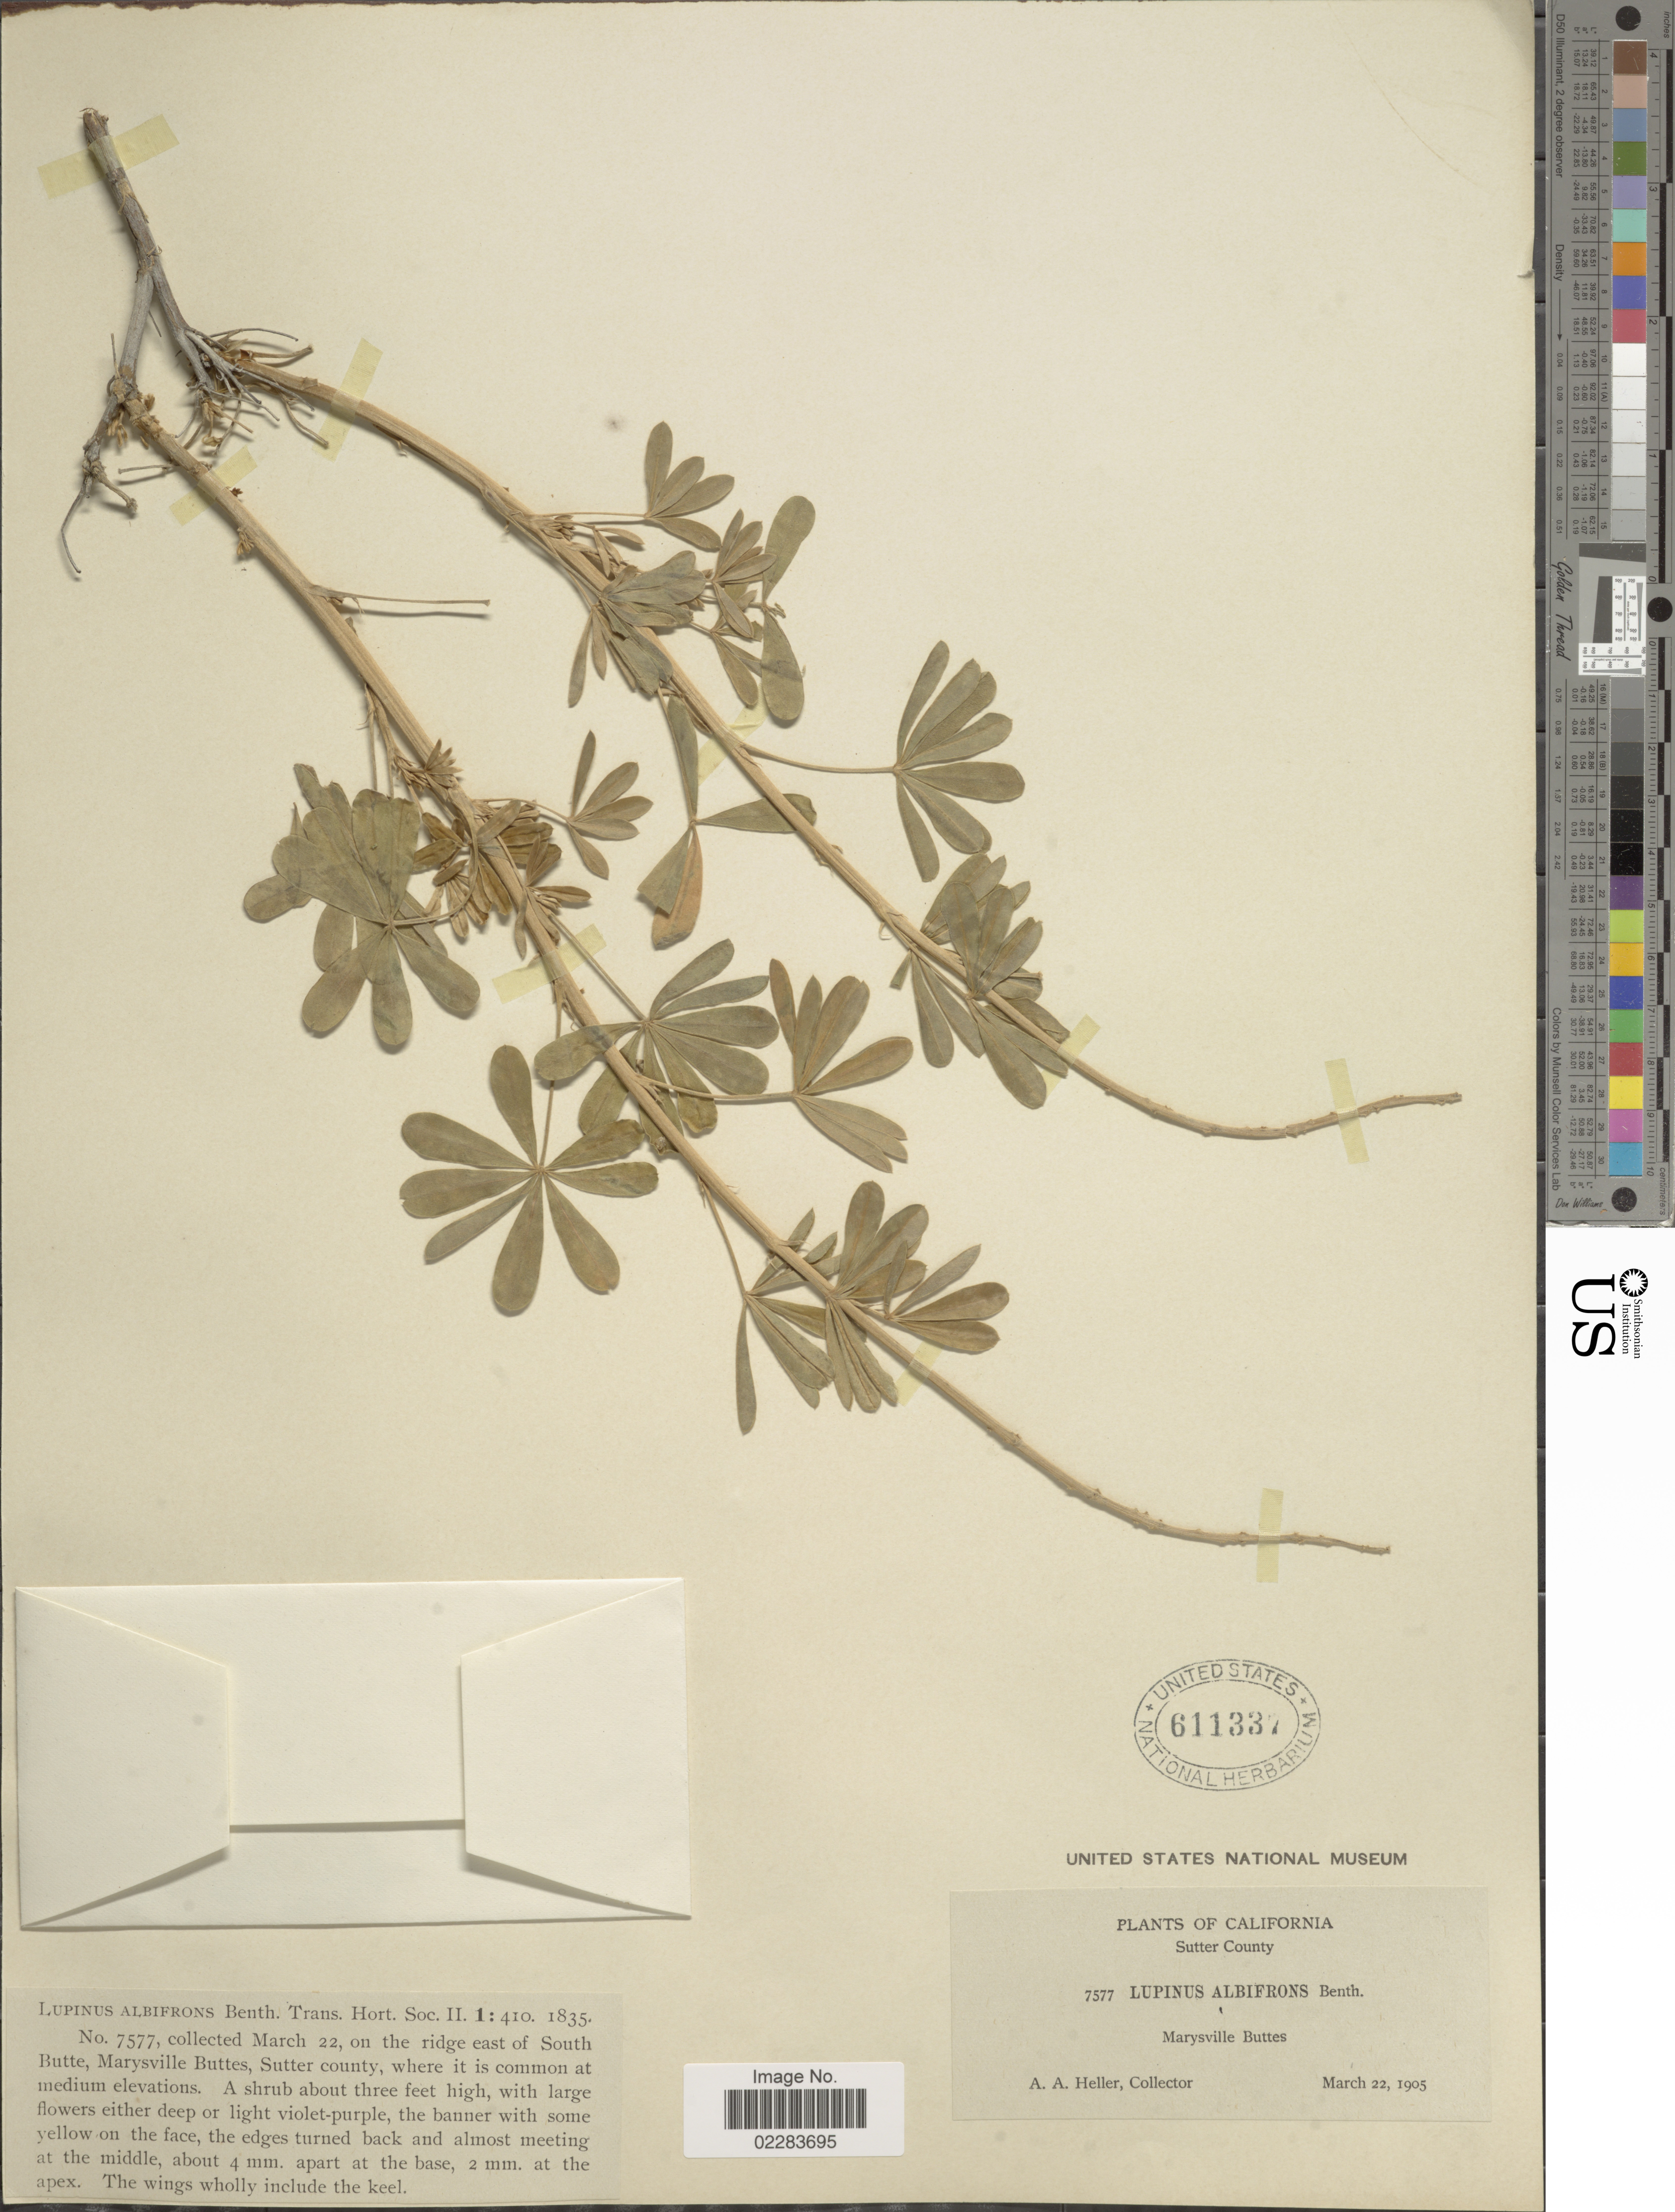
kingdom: Plantae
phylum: Tracheophyta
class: Magnoliopsida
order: Fabales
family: Fabaceae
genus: Lupinus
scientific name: Lupinus albifrons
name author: Benth.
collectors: A. A. Heller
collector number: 7577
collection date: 1905-03-22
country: United States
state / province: California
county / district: Sutter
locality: Sutter County. Marysville Buttes.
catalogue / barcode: US 611337